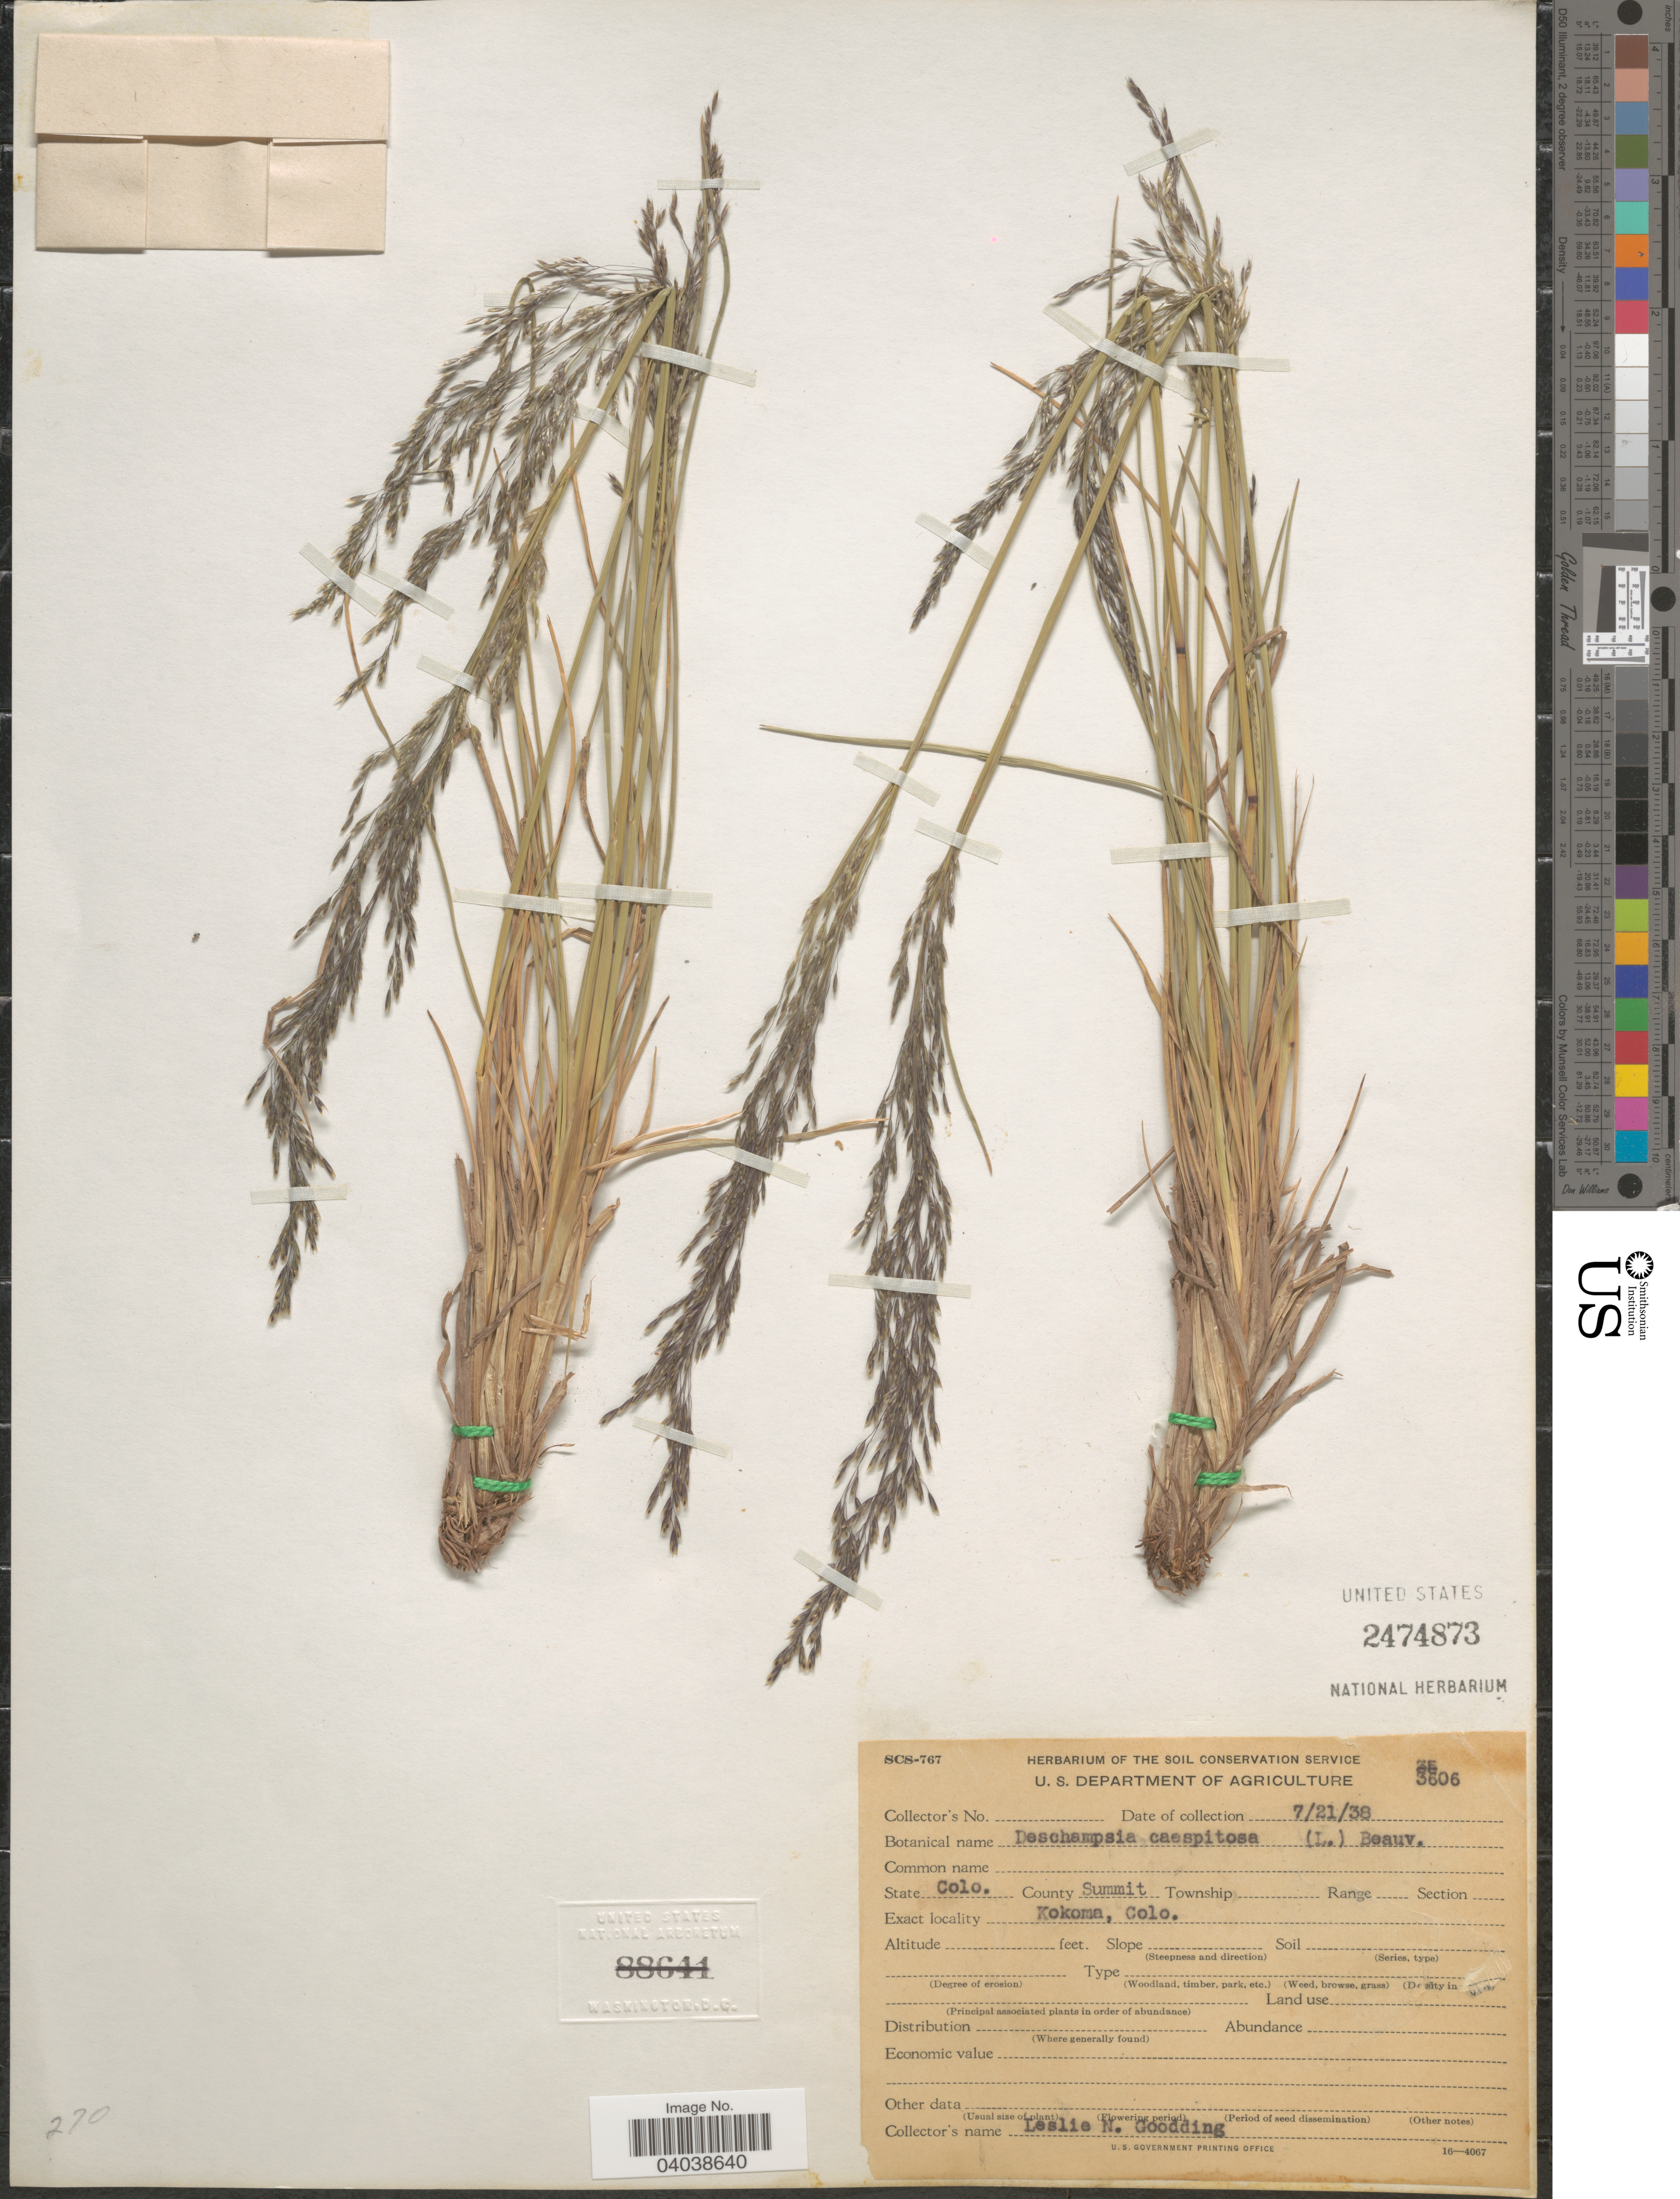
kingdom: Plantae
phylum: Tracheophyta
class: Liliopsida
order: Poales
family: Poaceae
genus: Deschampsia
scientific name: Deschampsia cespitosa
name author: (L.) P. Beauv.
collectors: L. N. Goodding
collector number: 3606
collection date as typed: Transcribed d/m/y: 21/7/38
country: United States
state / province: Colorado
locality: County Summit. Kokoma, Colo.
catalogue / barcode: US 2474873